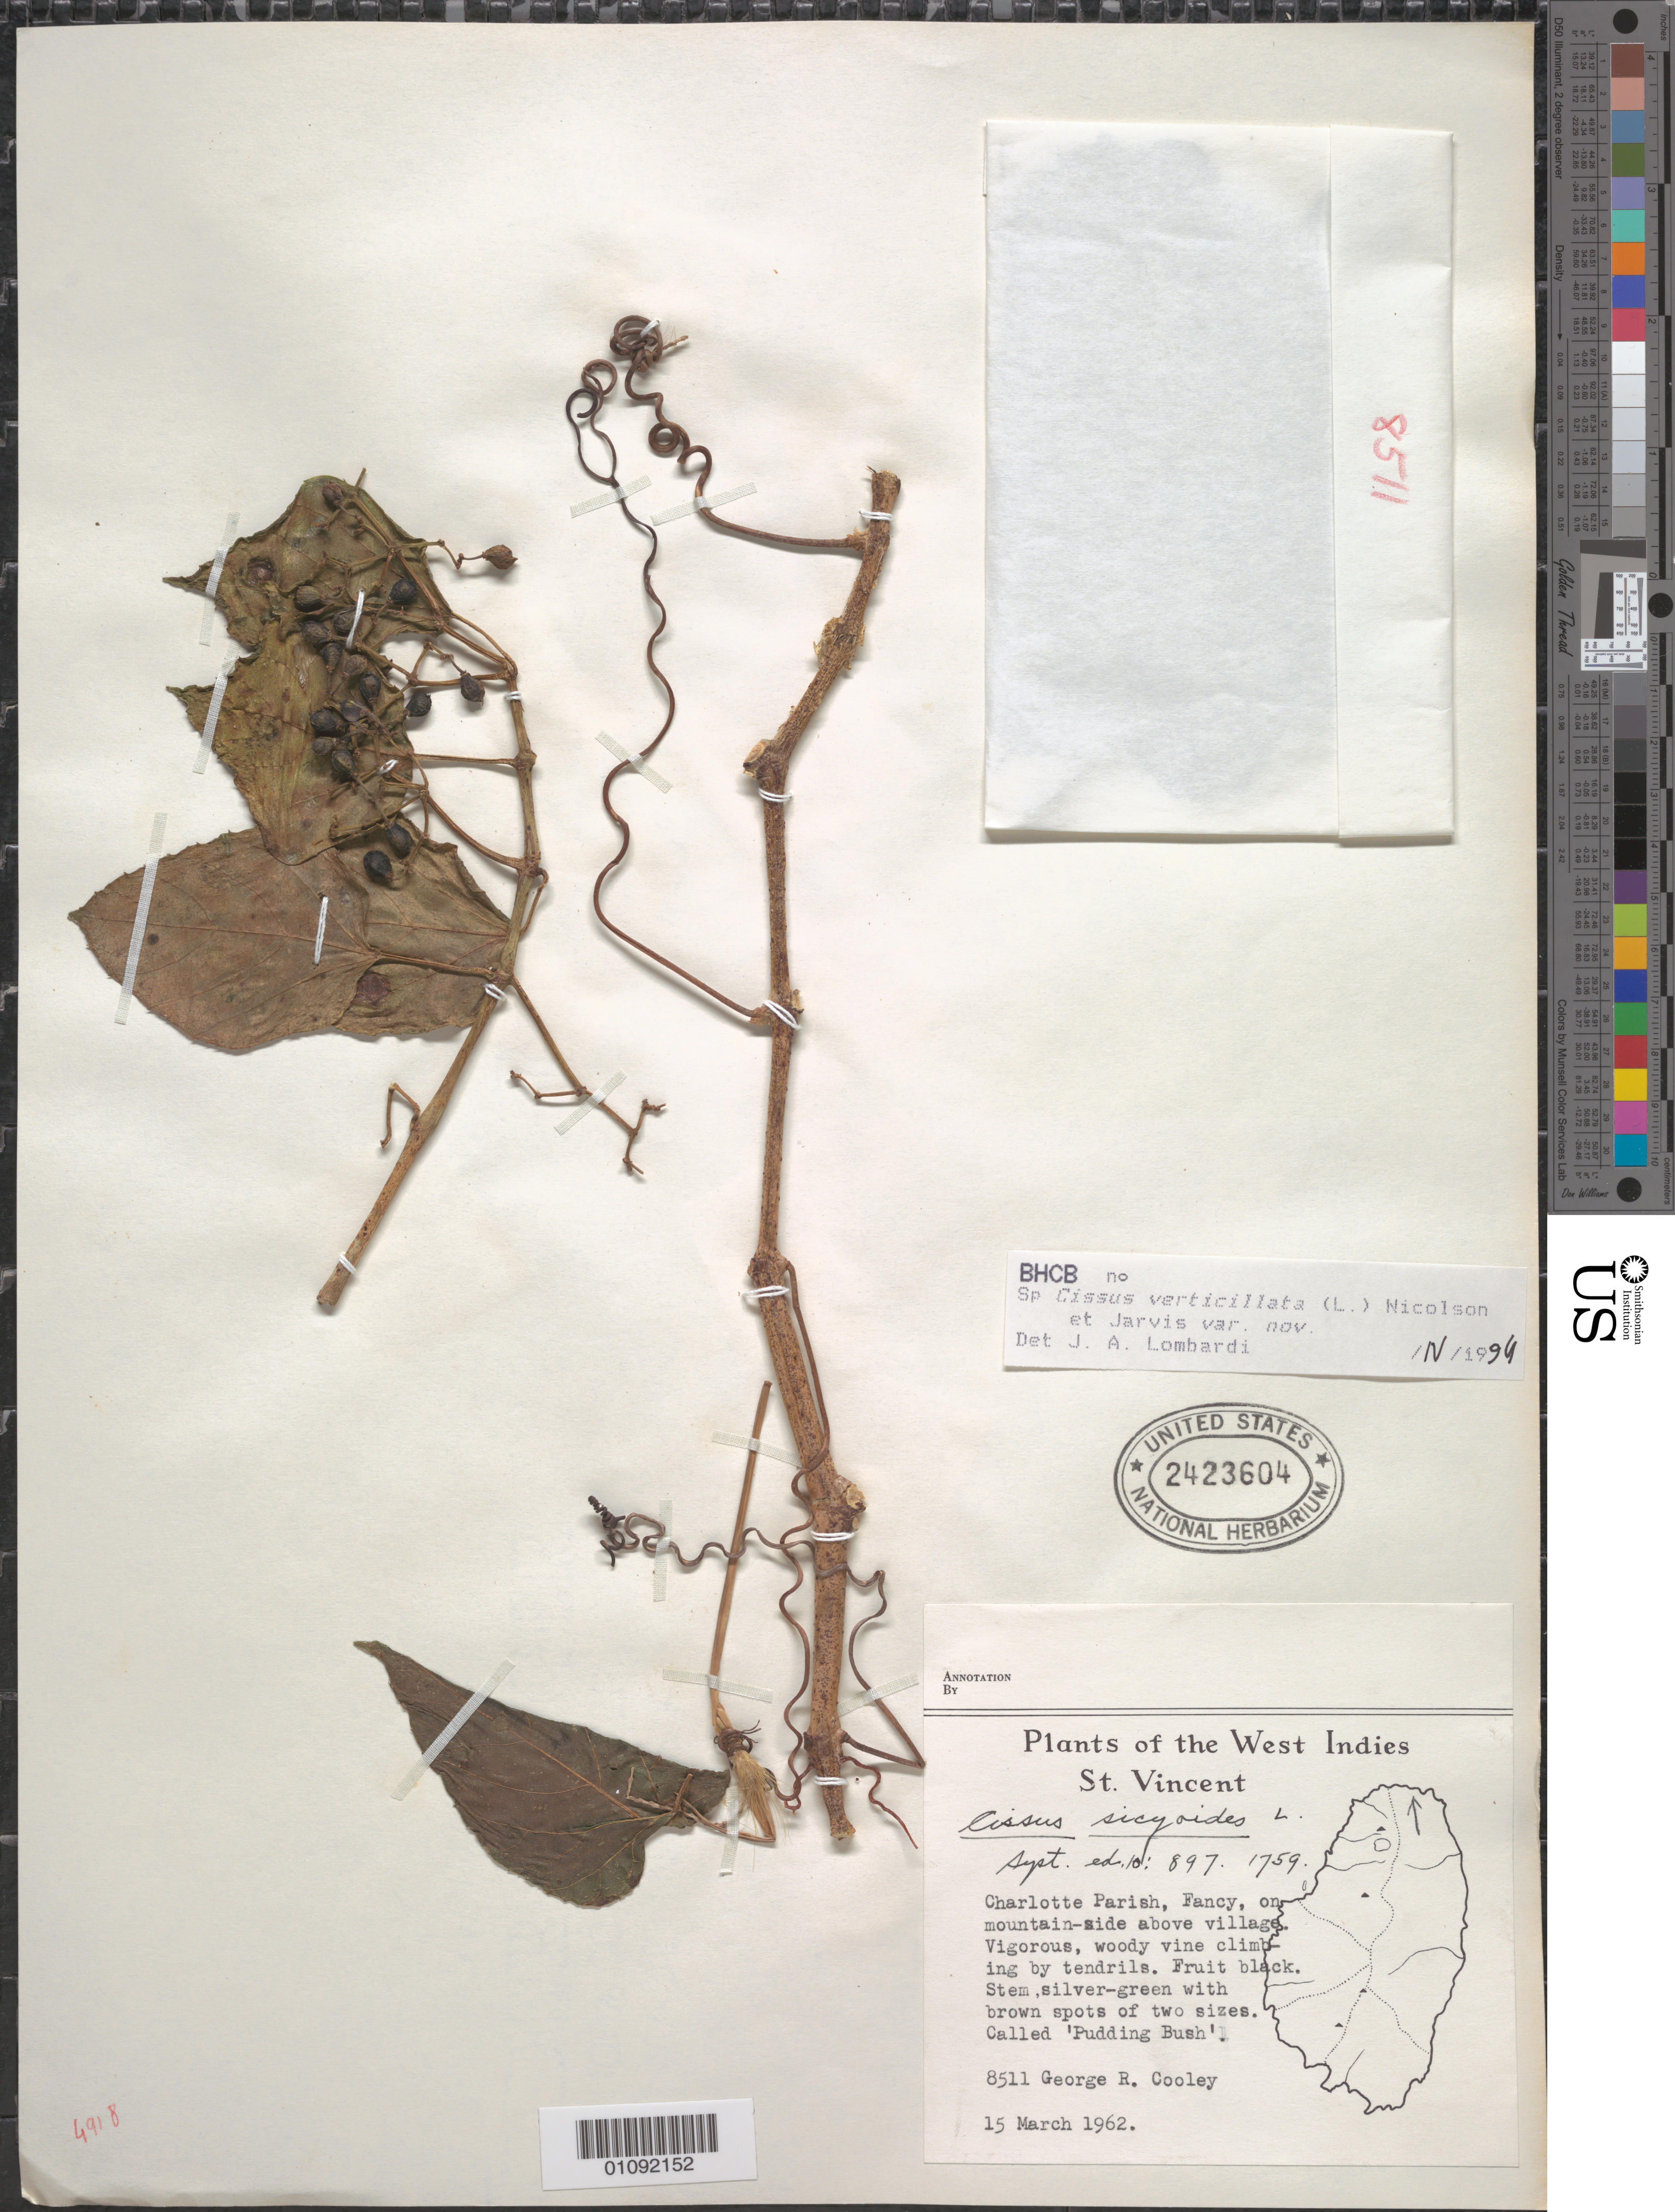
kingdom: Plantae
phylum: Tracheophyta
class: Magnoliopsida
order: Vitales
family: Vitaceae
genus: Cissus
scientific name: Cissus verticillata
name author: (L.) Nicolson & C.E. Jarvis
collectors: G. R. Cooley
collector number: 8511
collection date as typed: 15 Mar 1962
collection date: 1962-03-15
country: St. Vincent - Grenadines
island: St. Vincent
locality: Charlotte Parish, Fancy, on mountain-side above village.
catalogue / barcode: US 2423604